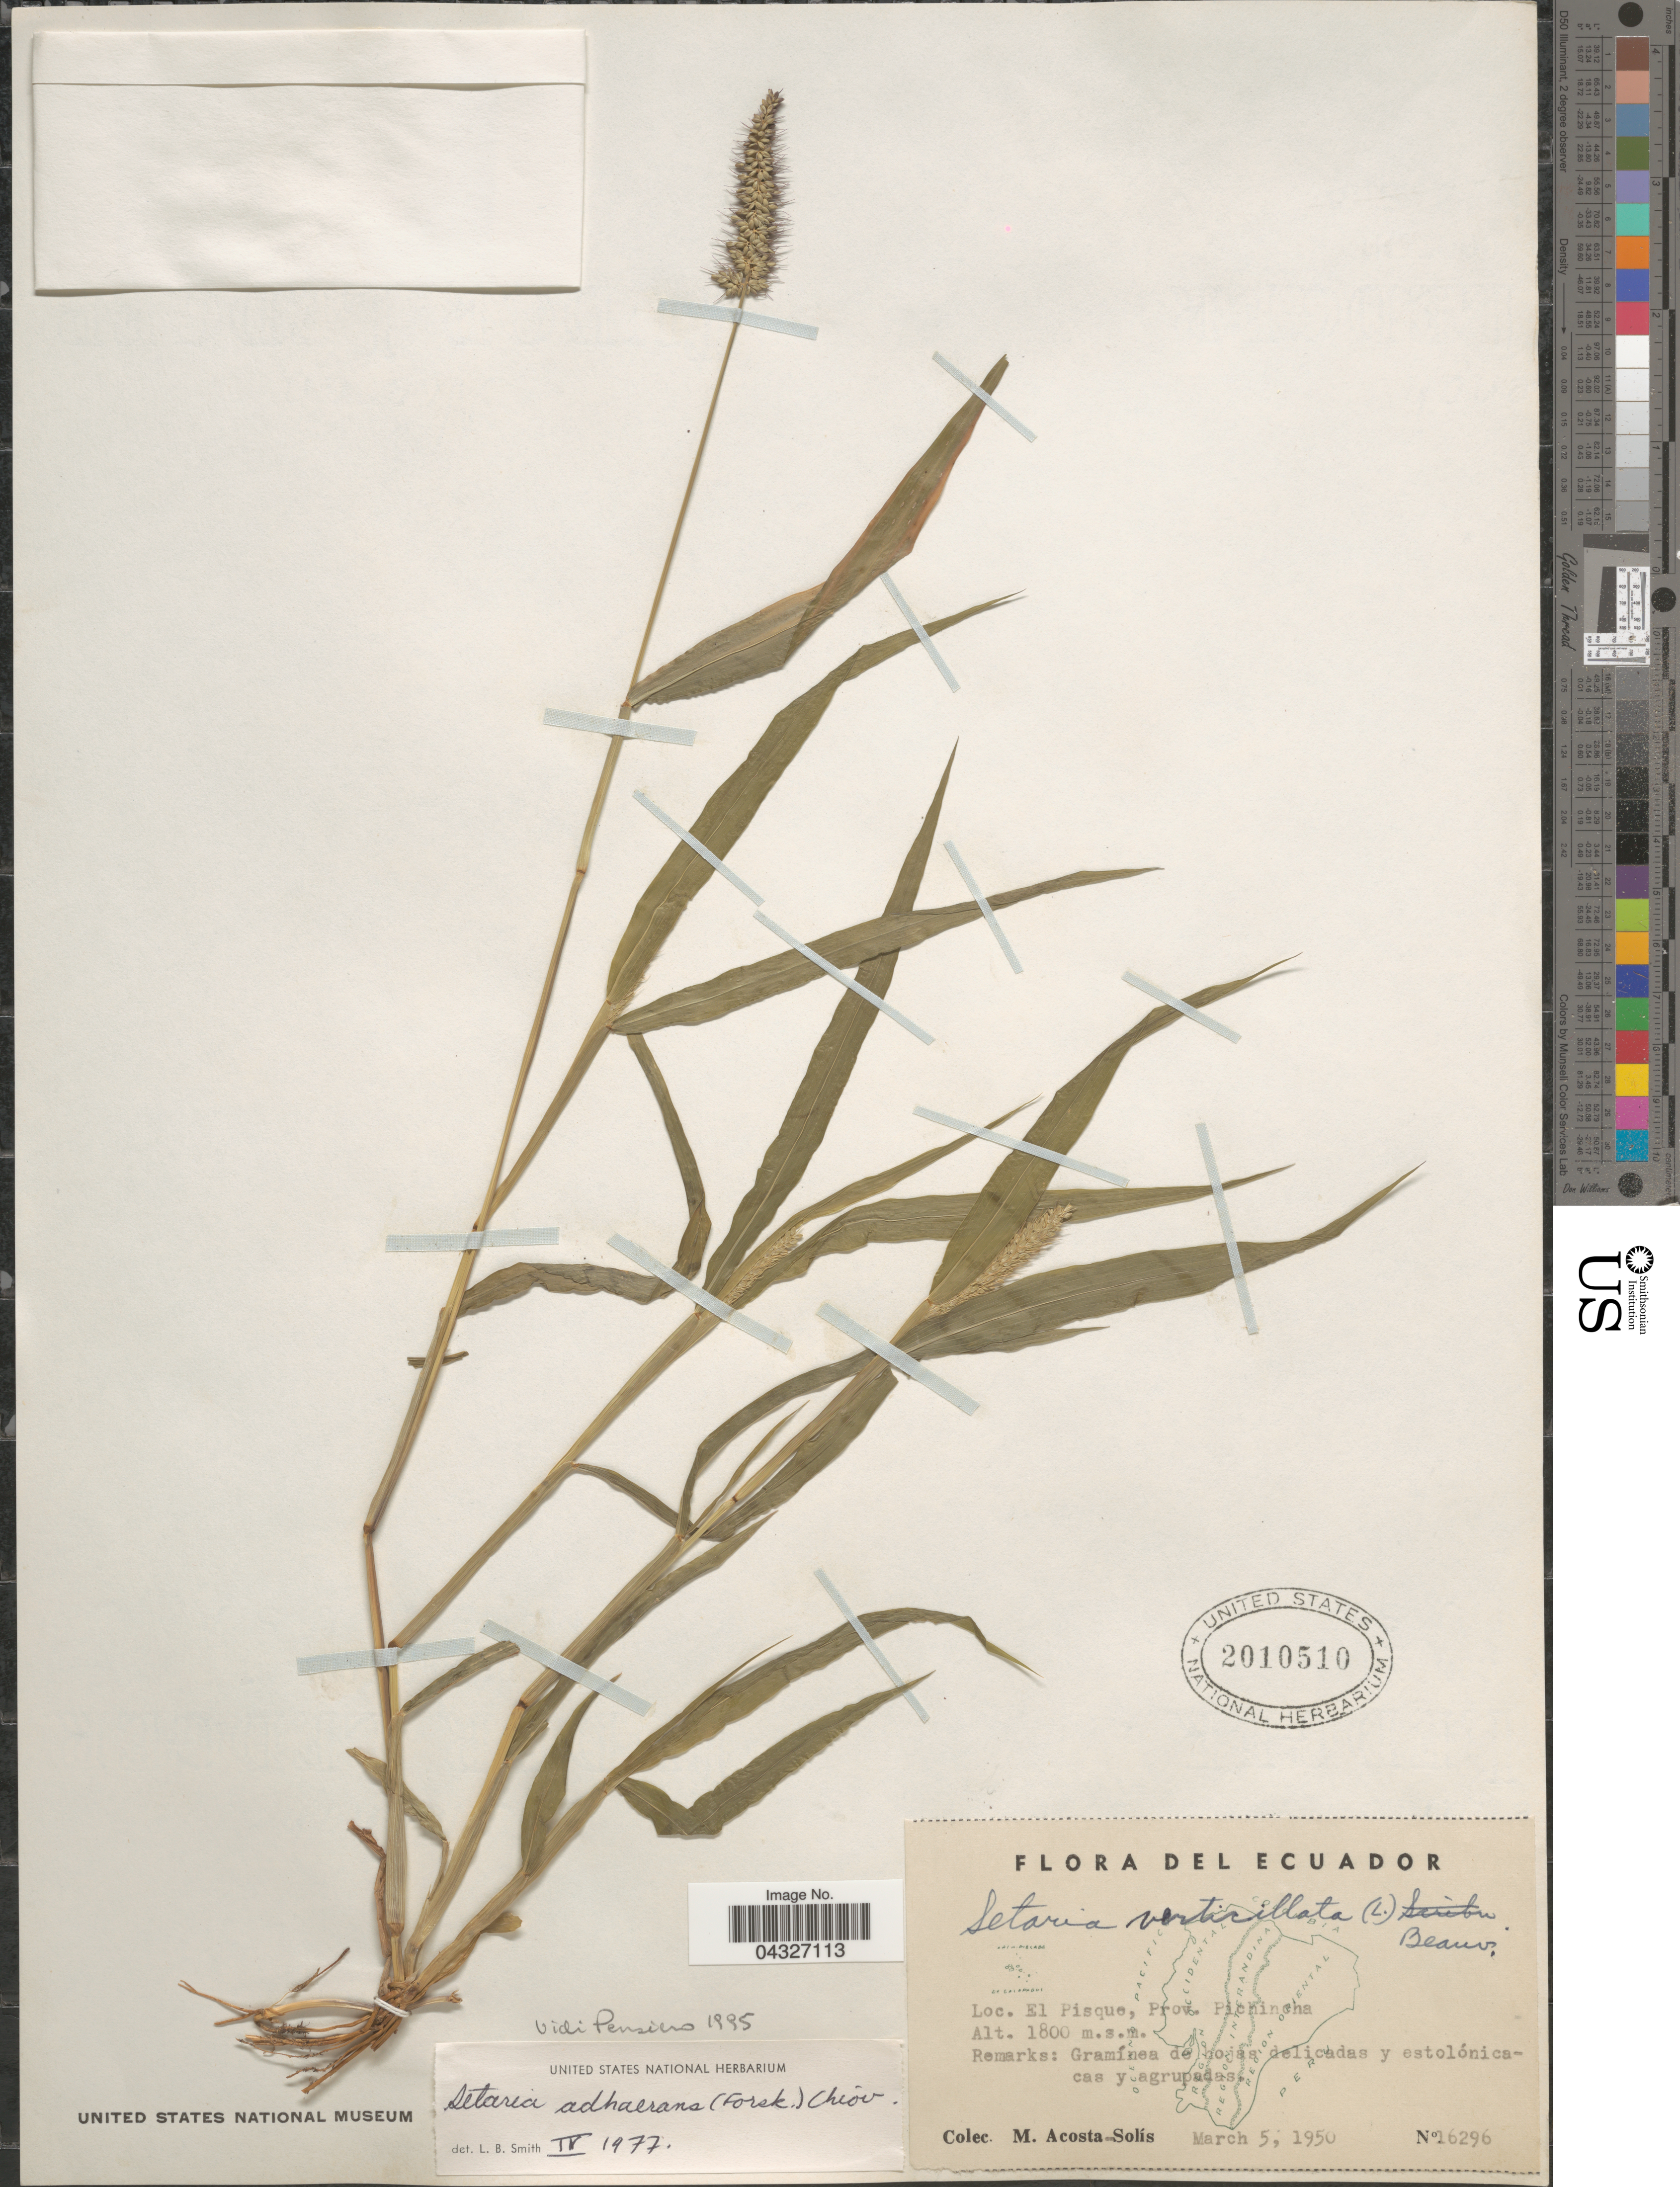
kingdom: Plantae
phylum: Tracheophyta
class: Liliopsida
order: Poales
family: Poaceae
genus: Setaria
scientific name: Setaria adhaerens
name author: (Forssk.) Chiov.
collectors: M. Acosta Solis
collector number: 16296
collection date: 1950-03-05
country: Ecuador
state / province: Pichincha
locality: El Pisque.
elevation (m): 1800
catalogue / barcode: US 2010510